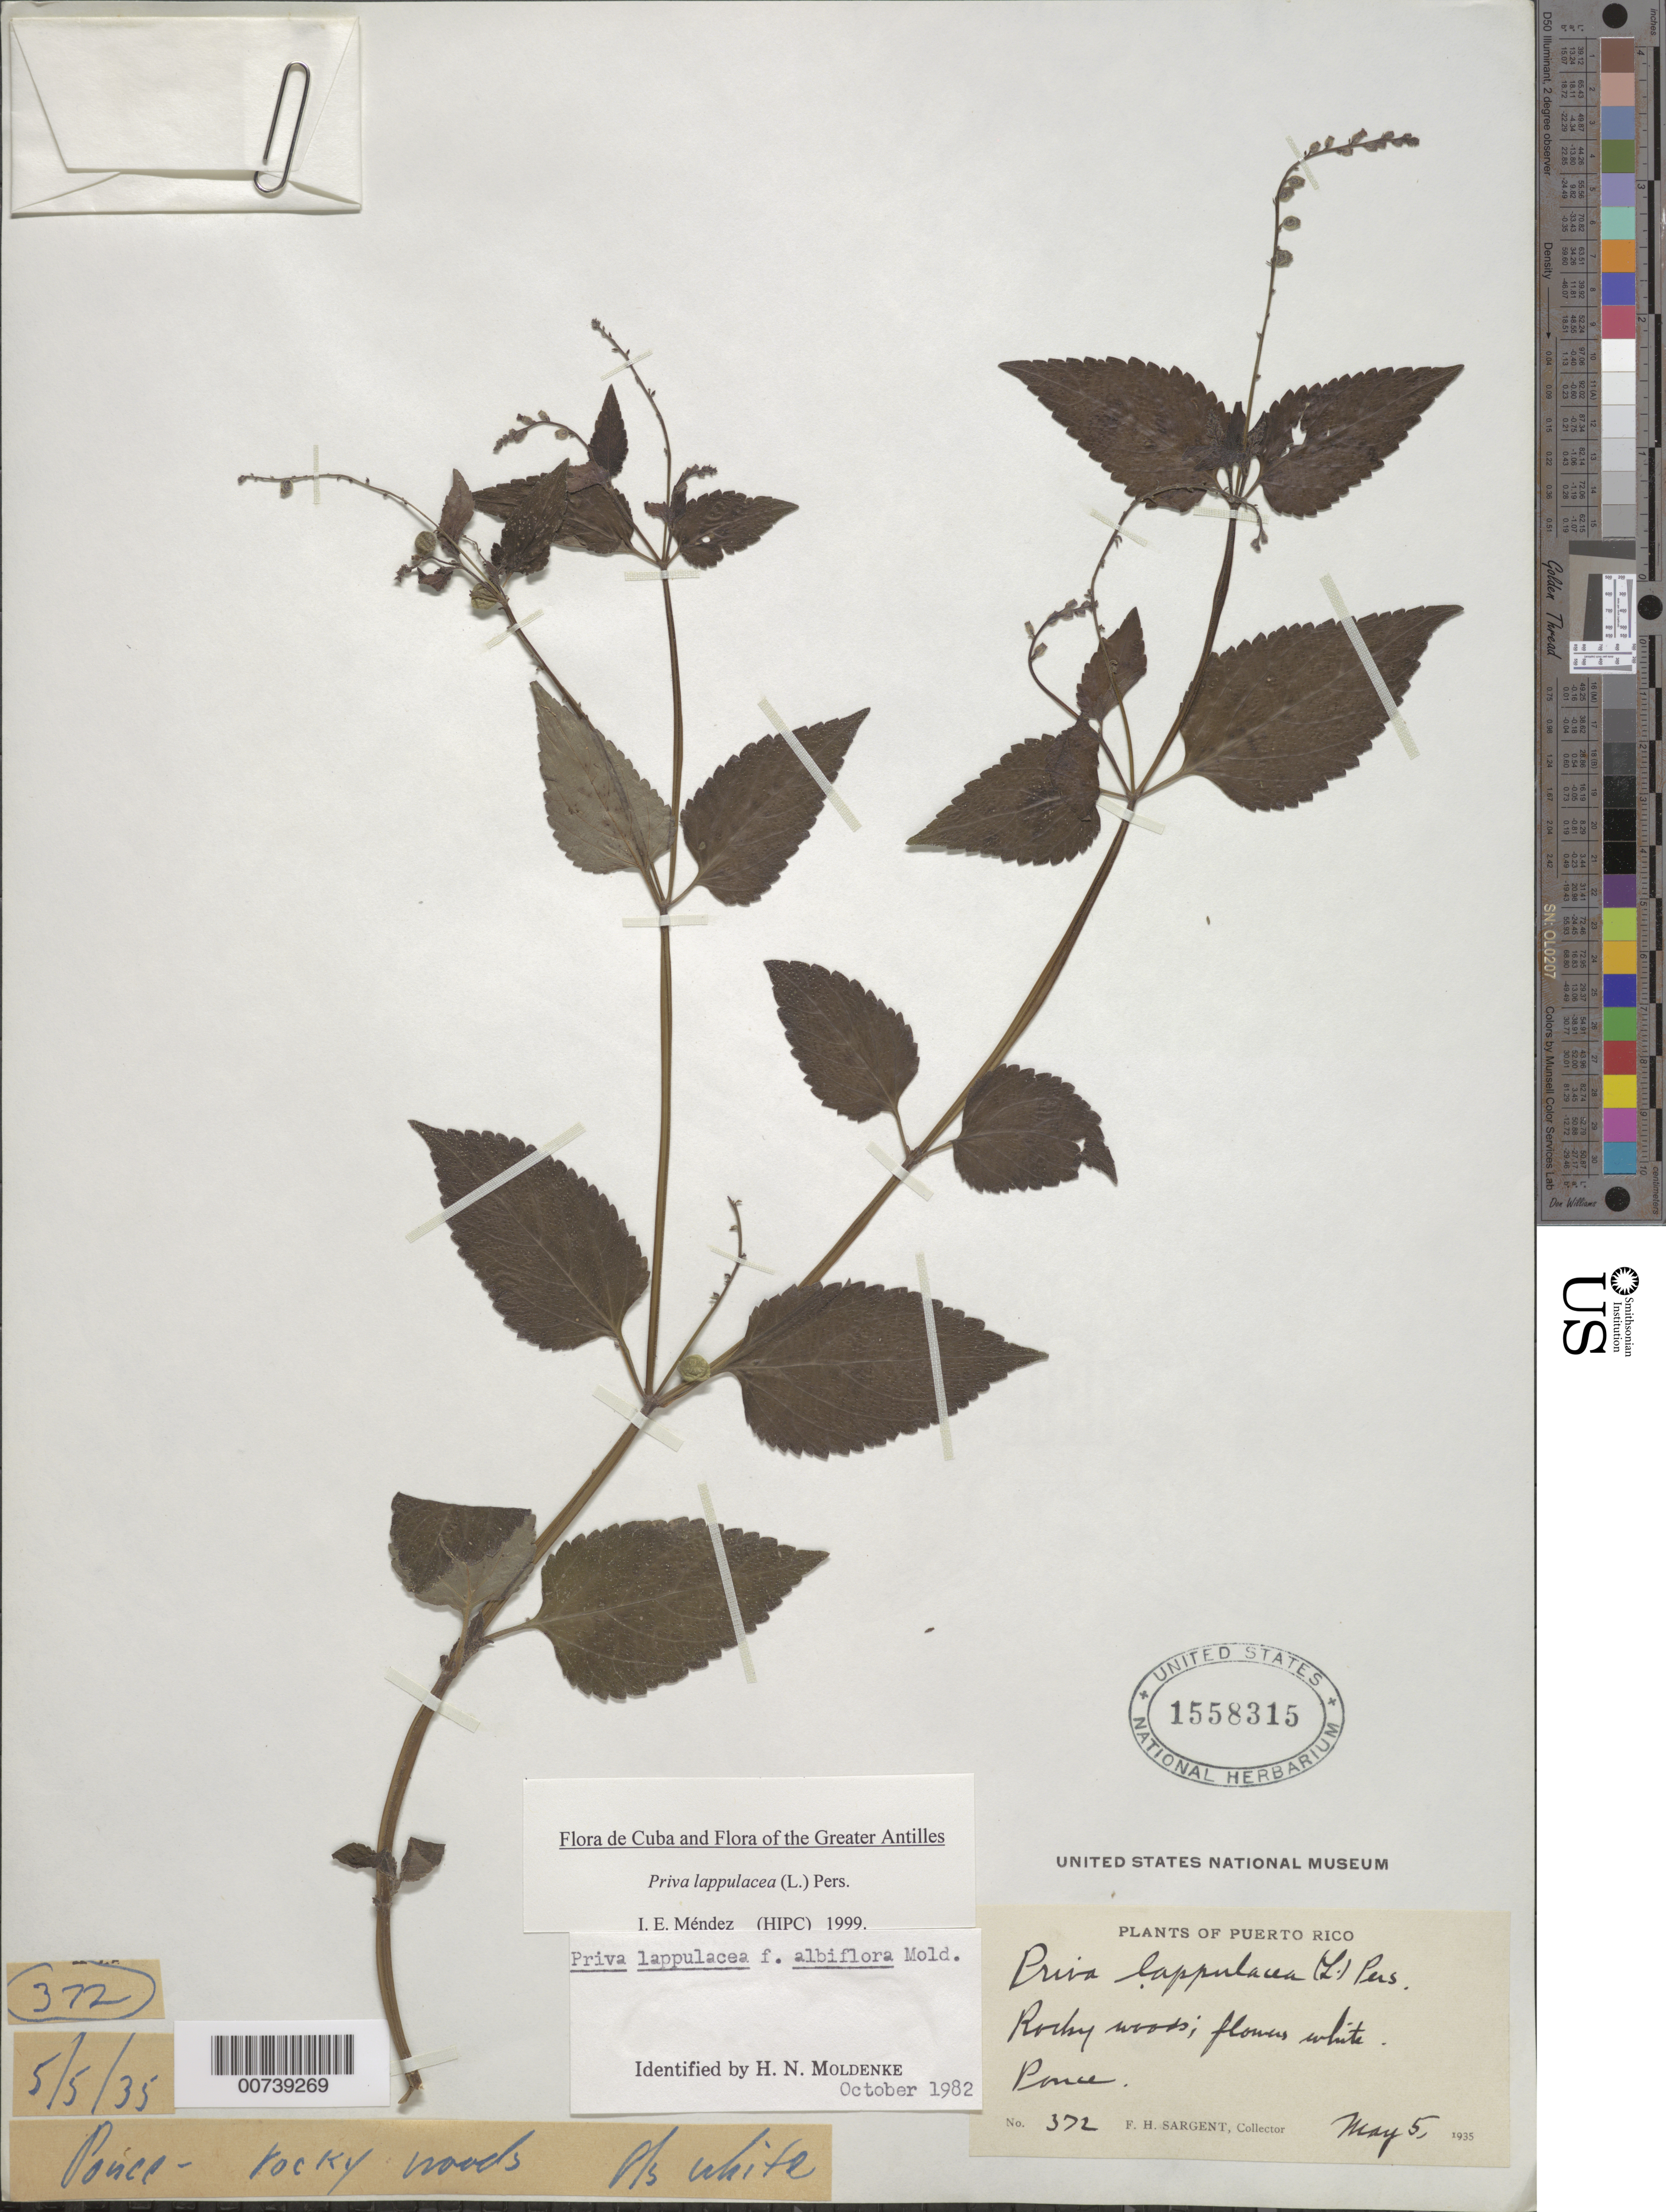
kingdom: Plantae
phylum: Tracheophyta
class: Magnoliopsida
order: Lamiales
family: Verbenaceae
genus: Priva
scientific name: Priva lappulacea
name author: (L.) Pers.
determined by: Méndez, Isidro E., (HIPC)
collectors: F. H. Sargent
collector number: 372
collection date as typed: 05 May 1935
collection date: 1935-05-05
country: Puerto Rico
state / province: Ponce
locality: Ponce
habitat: Rocky woods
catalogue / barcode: US 1558315